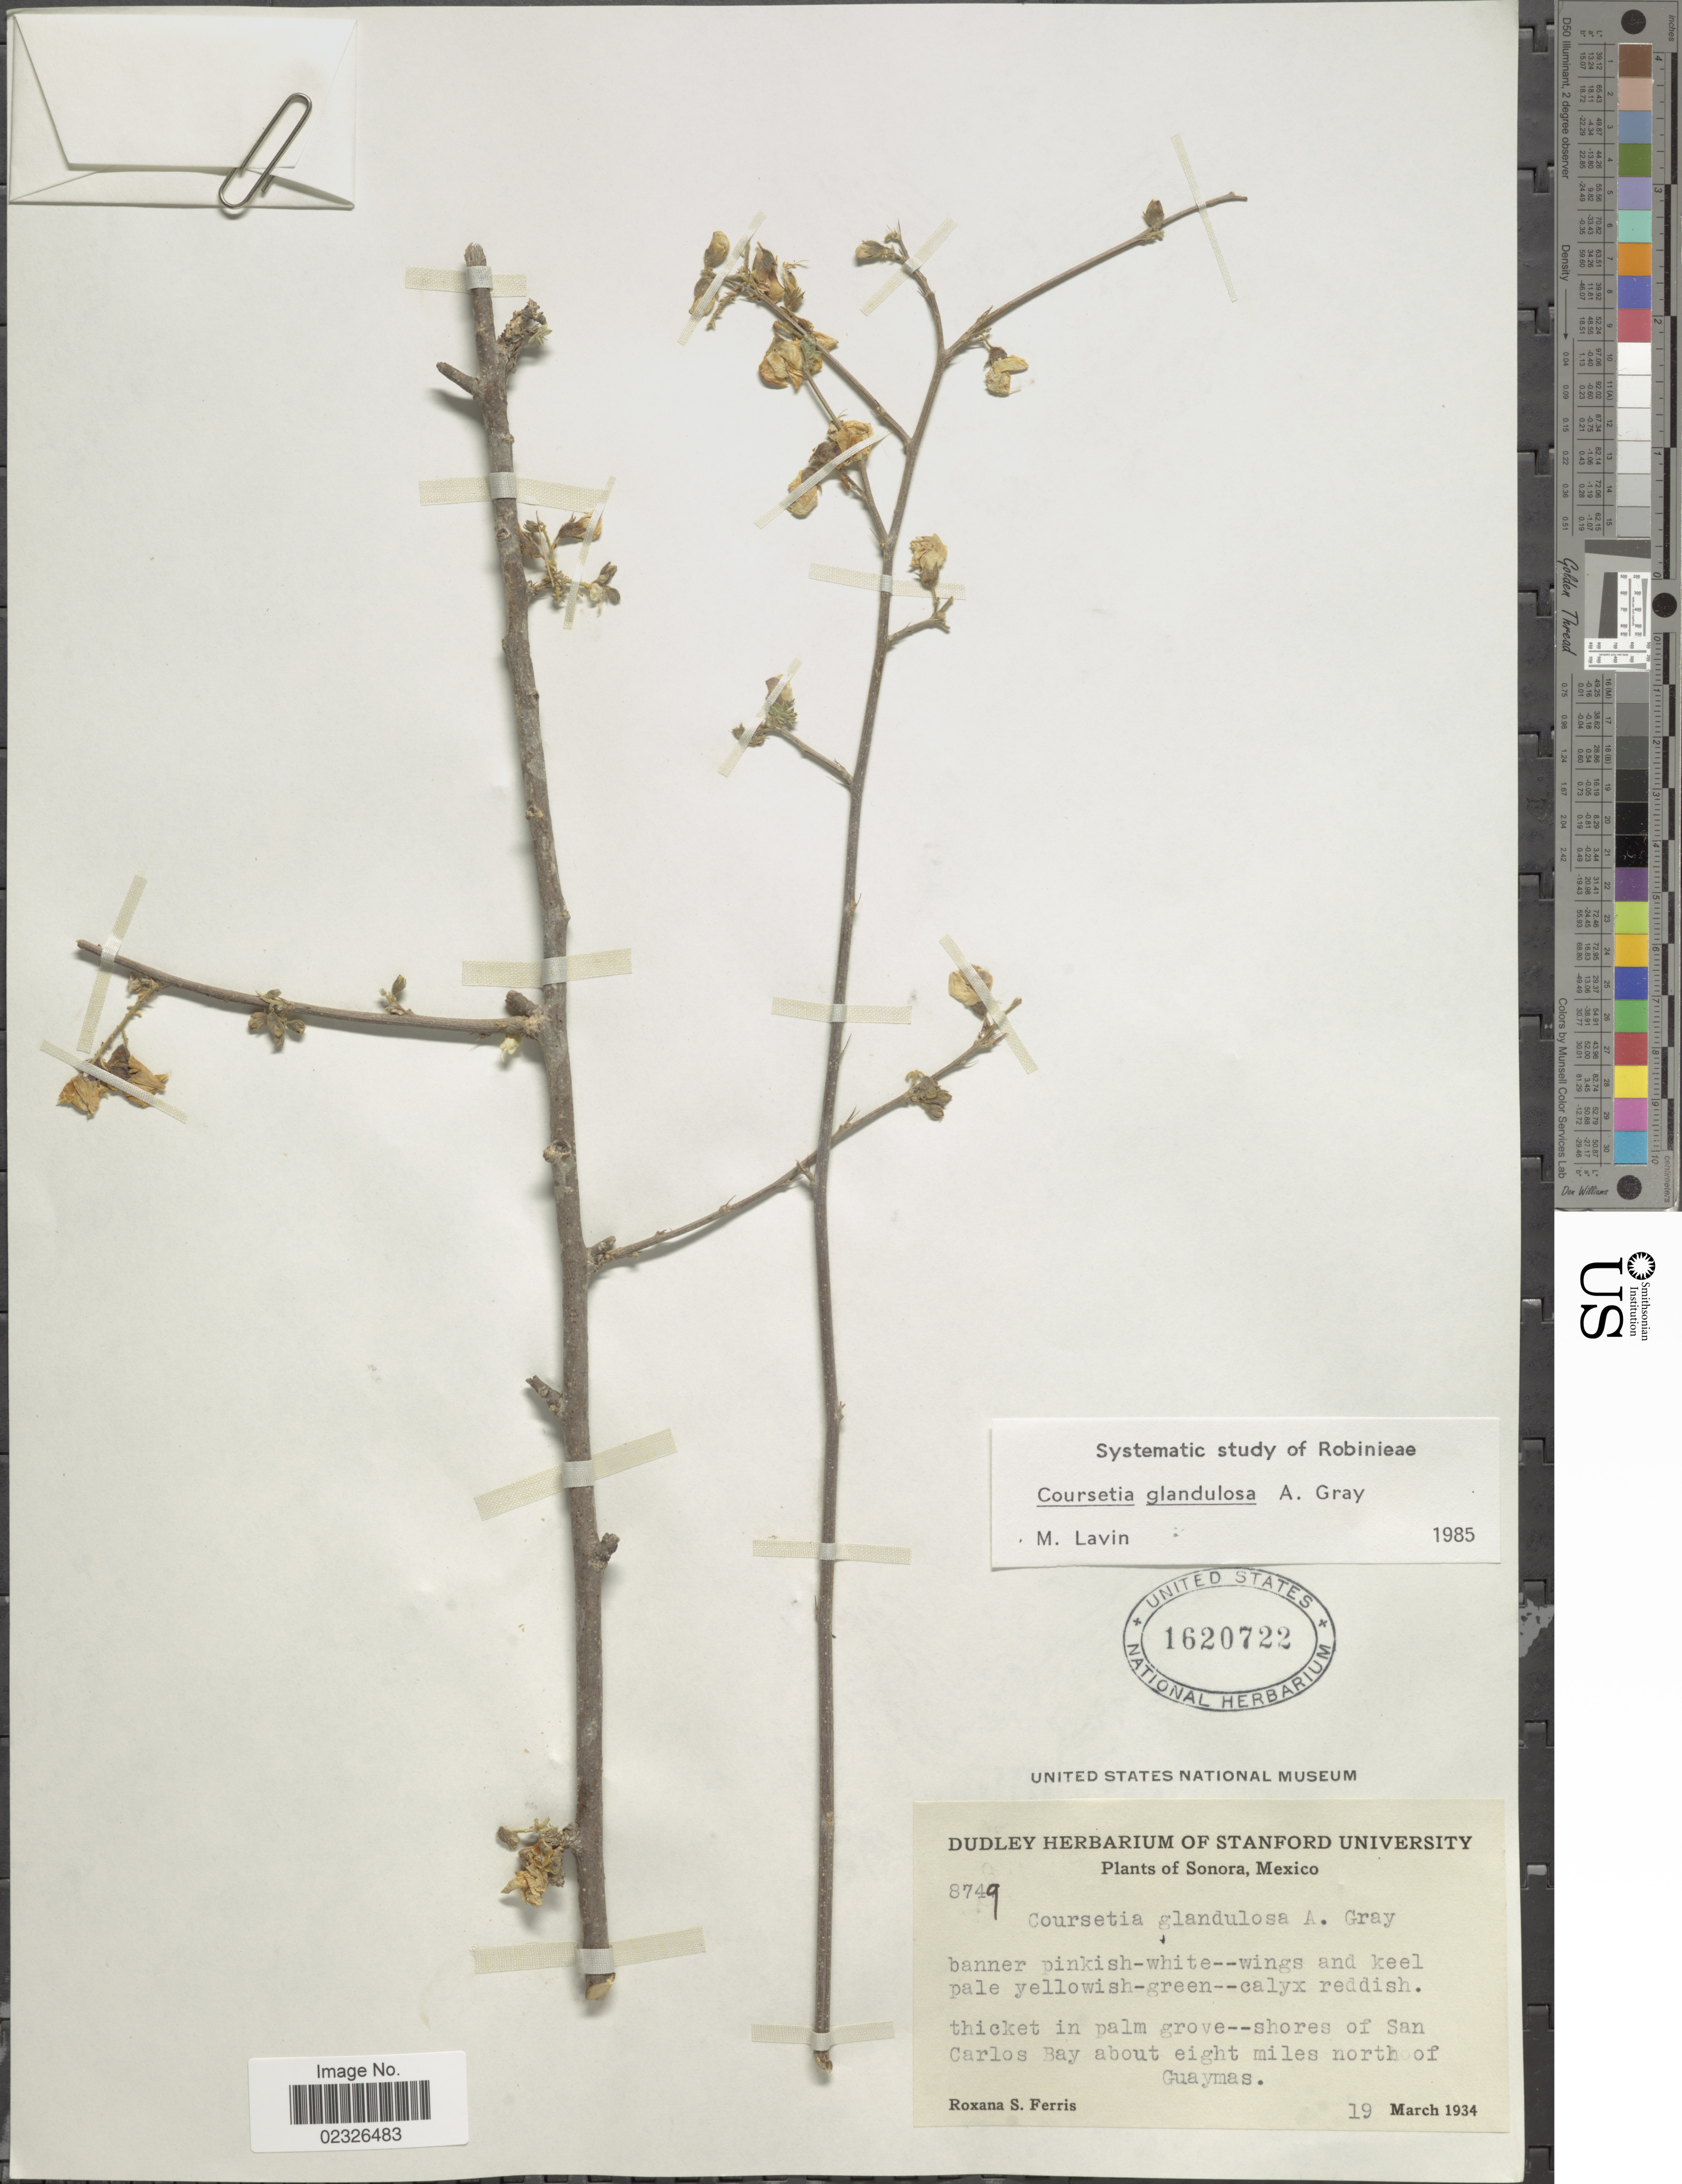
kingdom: Plantae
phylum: Tracheophyta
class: Magnoliopsida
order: Fabales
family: Fabaceae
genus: Coursetia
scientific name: Coursetia glandulosa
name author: A. Gray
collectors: R. S. Ferris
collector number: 8749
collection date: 1934-03-19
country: Mexico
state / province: Sonora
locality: Thicket in palm grove-- shores of San Carlos Bay about eight miles north of Guaymas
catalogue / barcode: US 1620722